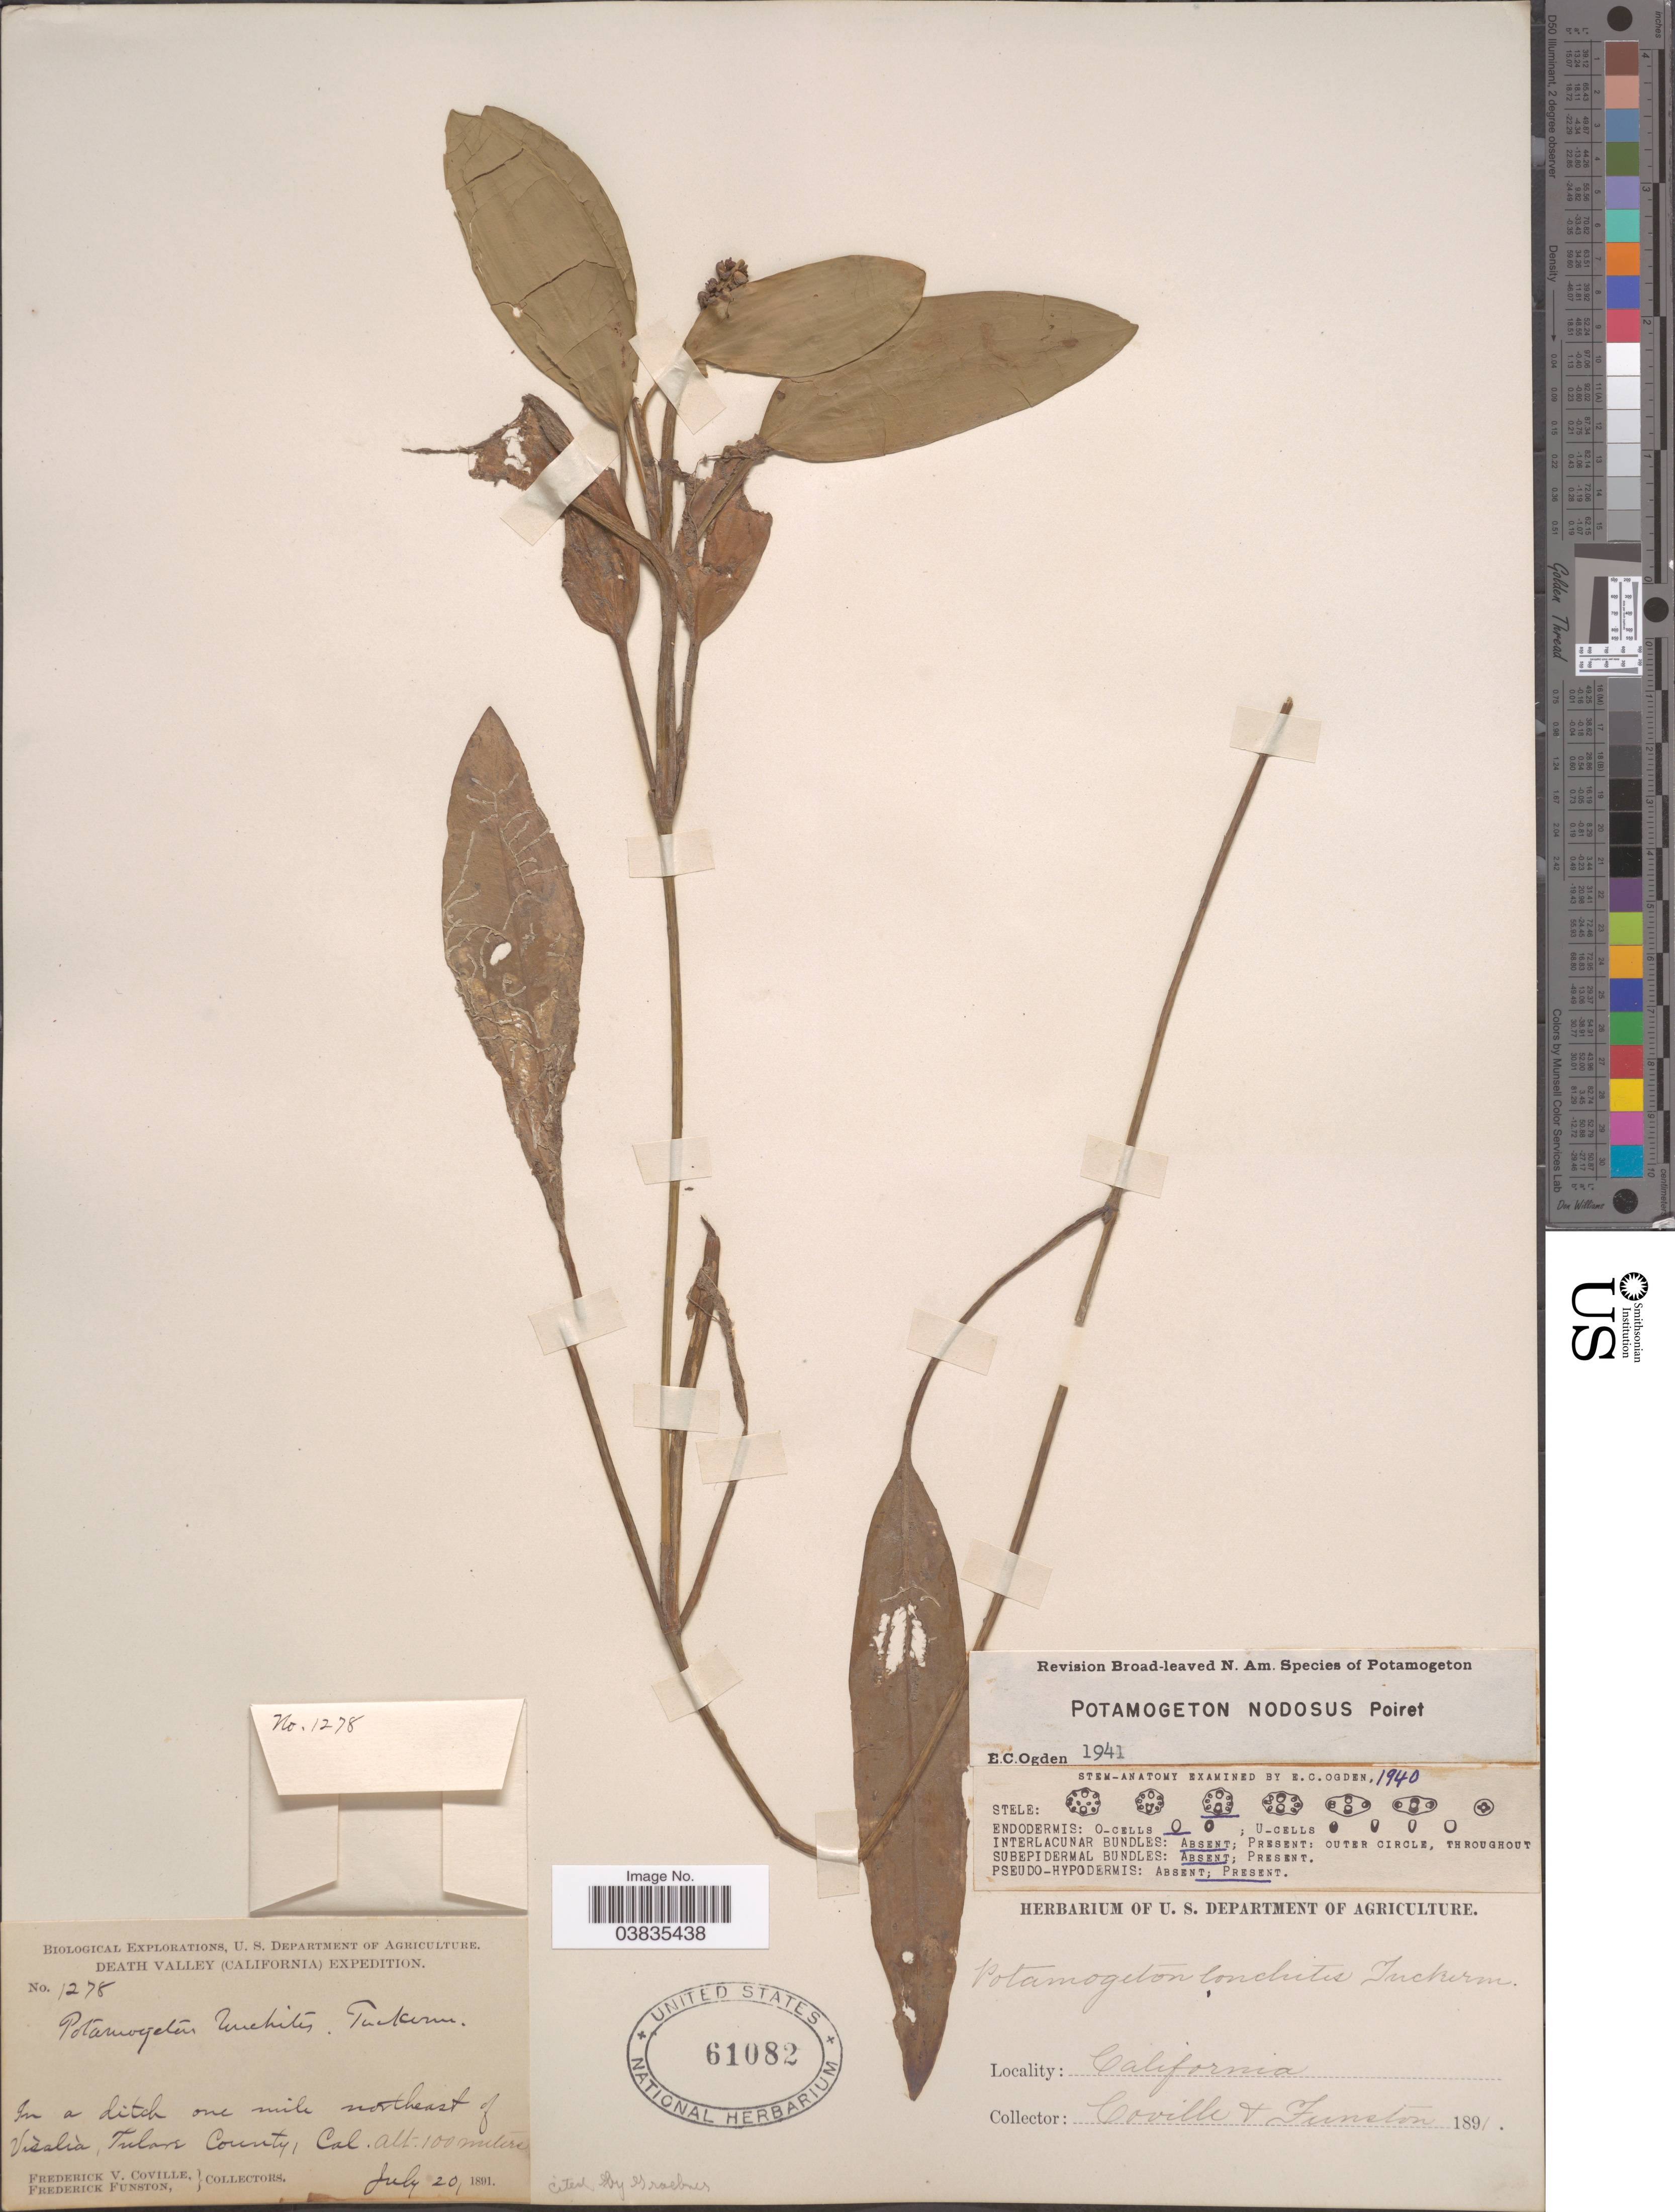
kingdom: Plantae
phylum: Tracheophyta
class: Liliopsida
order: Alismatales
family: Potamogetonaceae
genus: Potamogeton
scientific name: Potamogeton nodosus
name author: Poir.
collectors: F. V. Coville & F. Funston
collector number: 1278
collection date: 1891-07-20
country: United States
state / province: California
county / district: Tulare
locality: Death Valley (California). In a ditch one mile northeast of Visalía, Tulare County.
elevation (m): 100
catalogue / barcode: US 61082